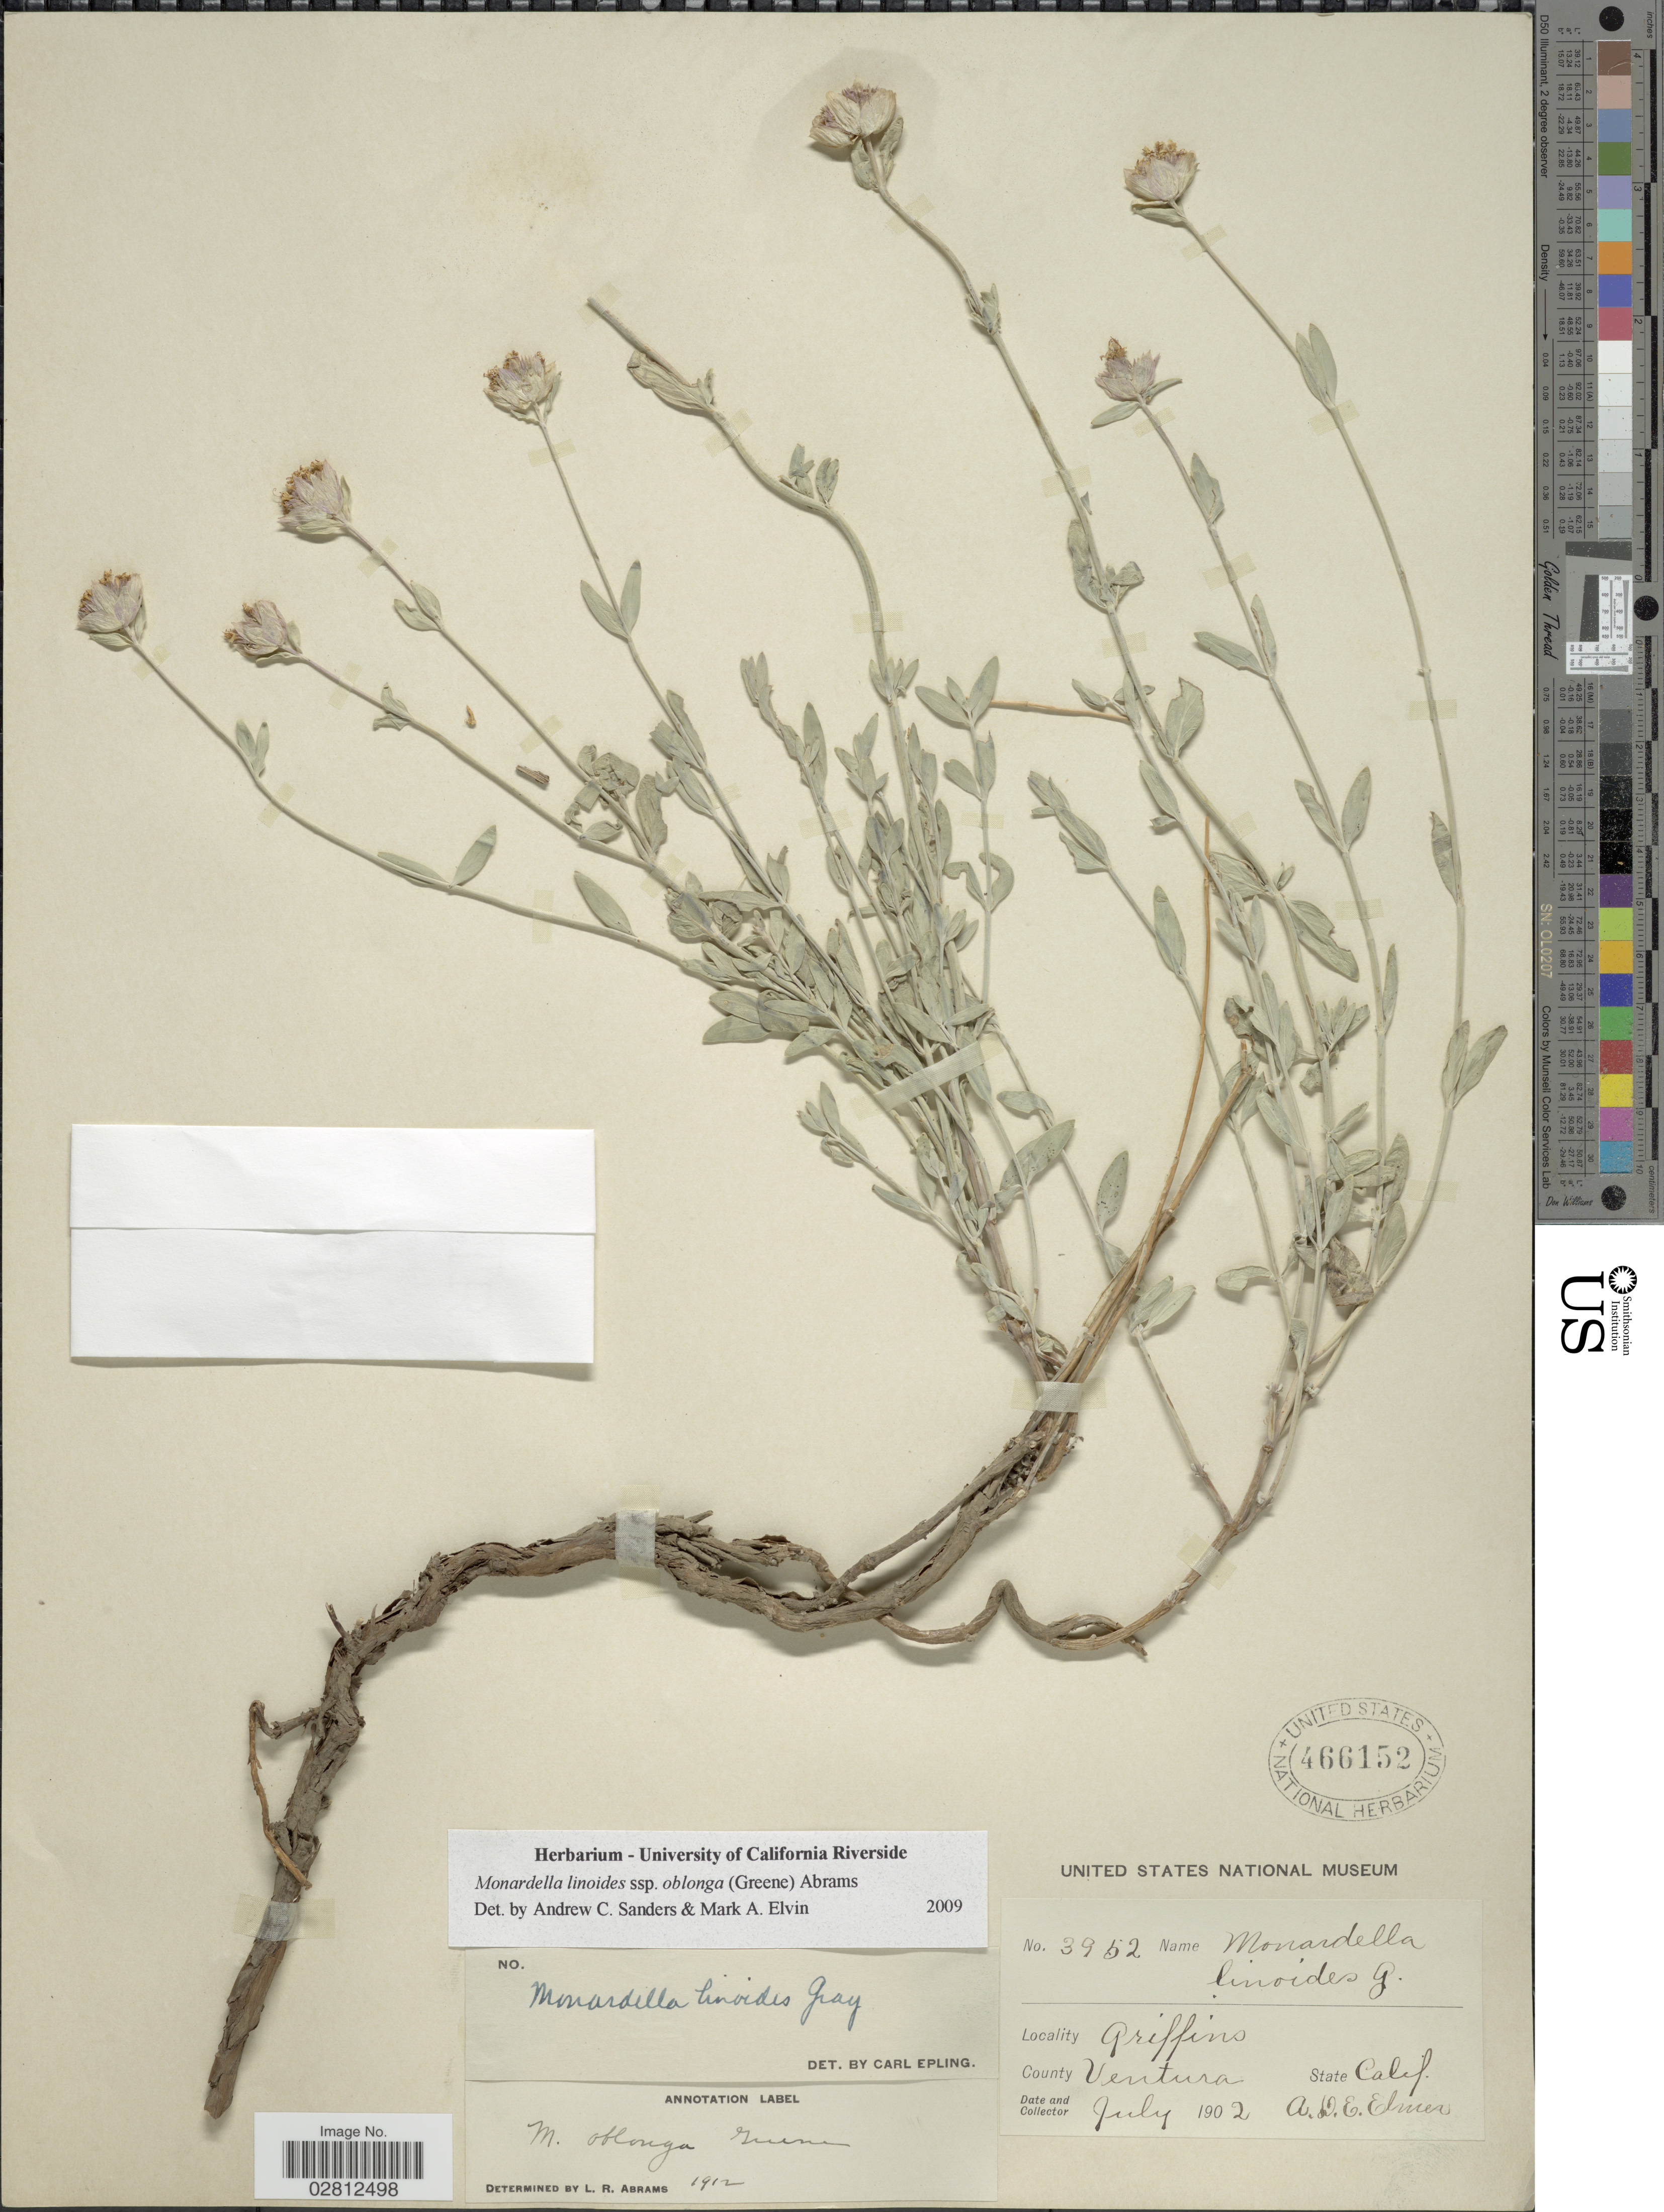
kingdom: Plantae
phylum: Tracheophyta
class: Magnoliopsida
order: Lamiales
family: Lamiaceae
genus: Monardella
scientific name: Monardella linoides subsp. oblonga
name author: (S.W. Greene) Abrams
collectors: A. D. E. Elmer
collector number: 3952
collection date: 1902-07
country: United States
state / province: California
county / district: Ventura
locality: Griffins, County Ventura, State Calif.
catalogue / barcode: US 466152